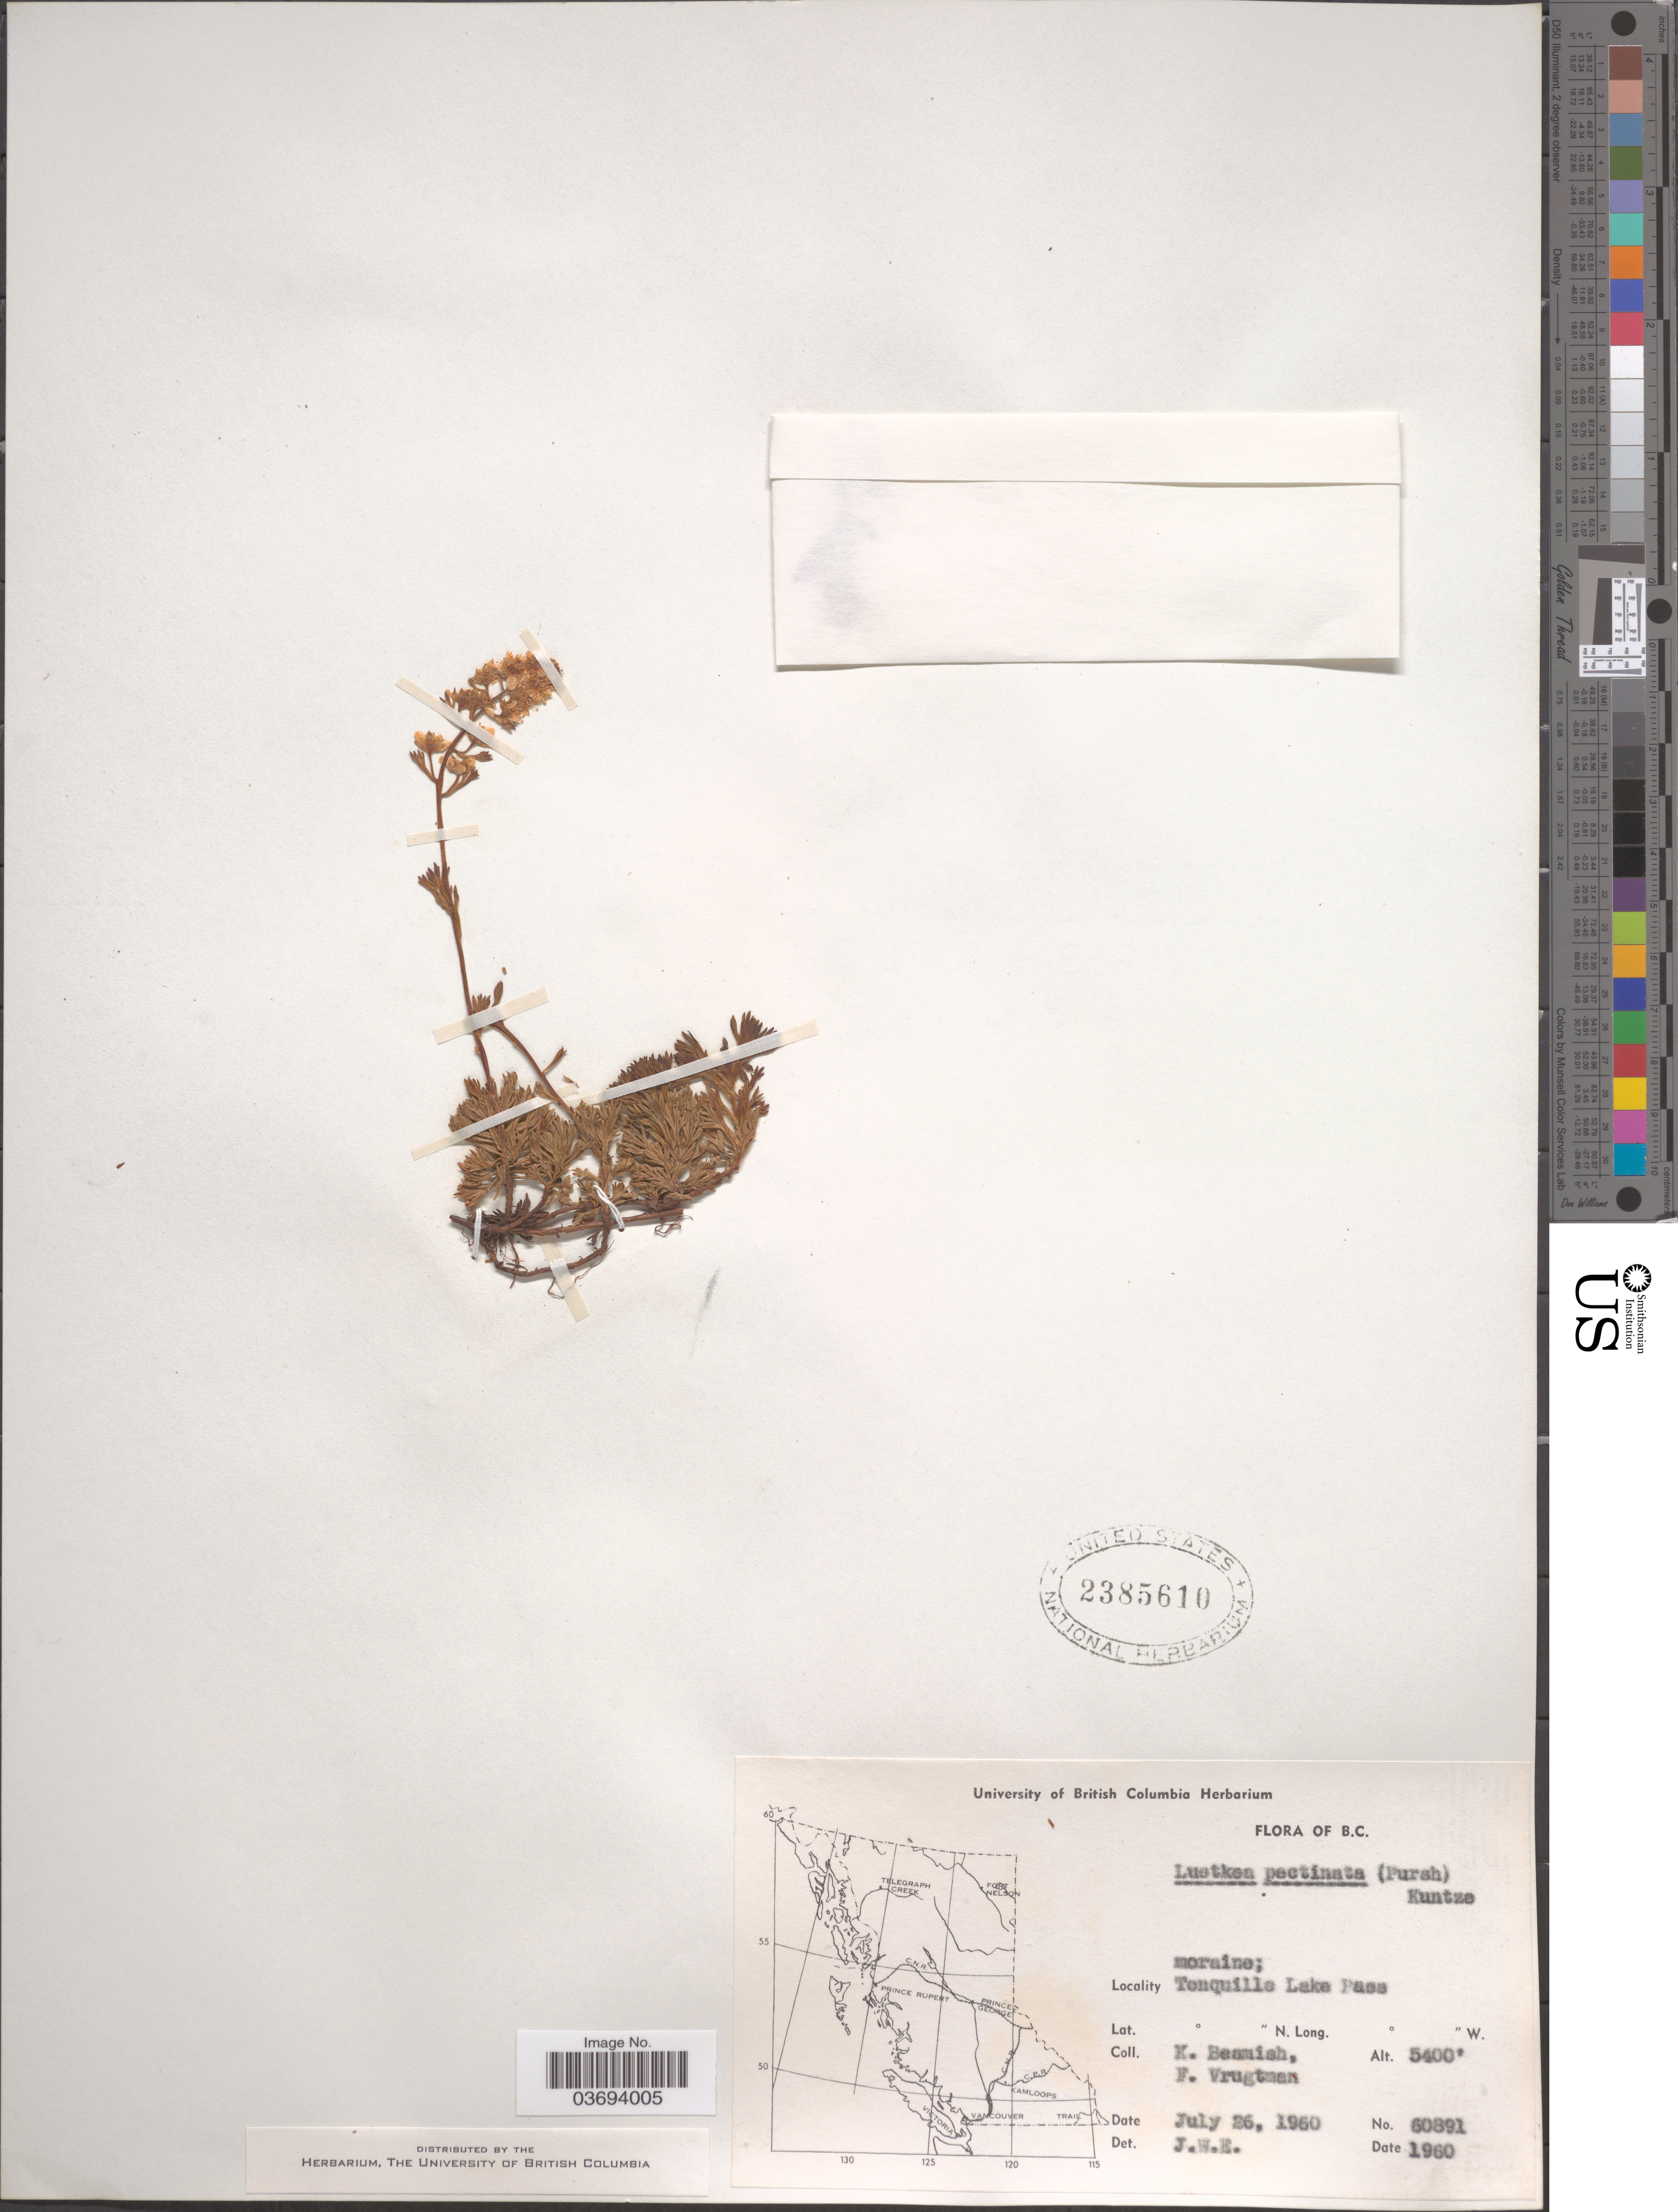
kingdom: Plantae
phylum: Tracheophyta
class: Magnoliopsida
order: Rosales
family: Rosaceae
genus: Luetkea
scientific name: Luetkea pectinata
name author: (Pursh) Kuntze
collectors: K. Beamish & F. Vrugtman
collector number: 60891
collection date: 1960-07-26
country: Canada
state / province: British Columbia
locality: Moraine; Tenquille Lake Pass.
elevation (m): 1646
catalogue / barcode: US 2385610